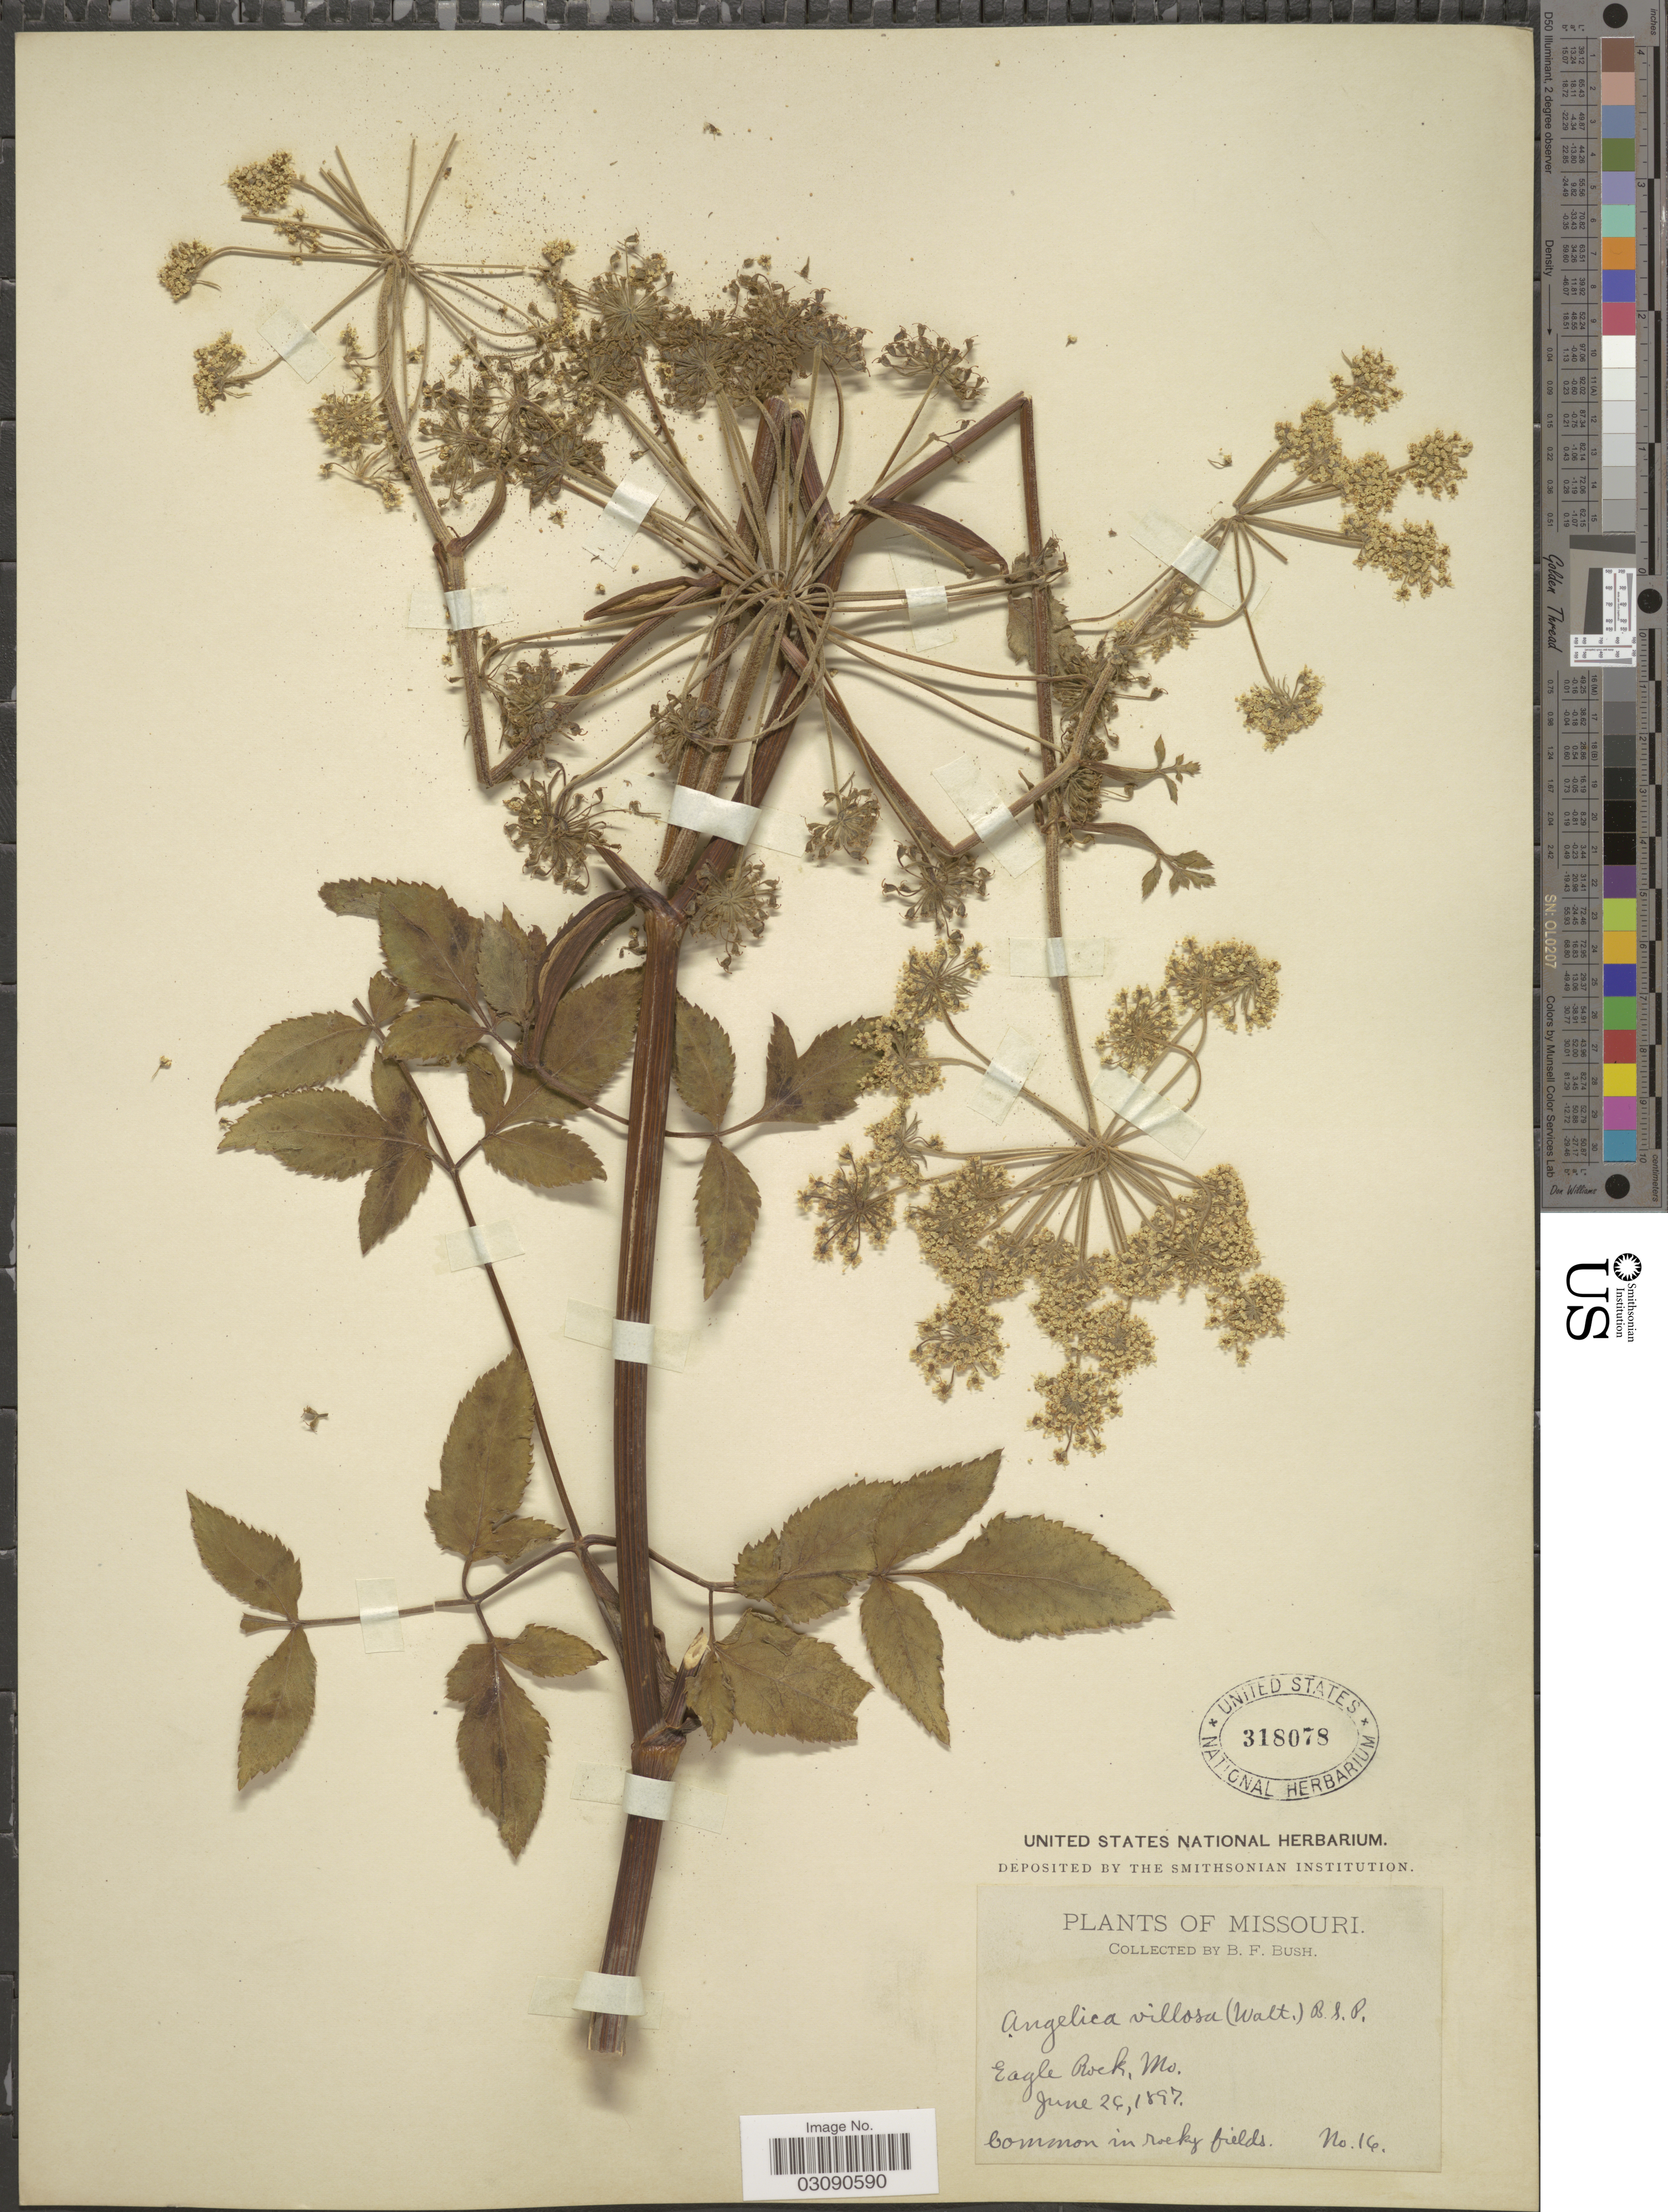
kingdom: Plantae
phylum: Tracheophyta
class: Magnoliopsida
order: Apiales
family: Apiaceae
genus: Angelica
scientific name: Angelica venenosa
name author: (Greenway) Fernald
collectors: B. F. Bush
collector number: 16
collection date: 1897-06-26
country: United States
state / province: Missouri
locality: Eagle Rock.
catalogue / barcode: US 318078